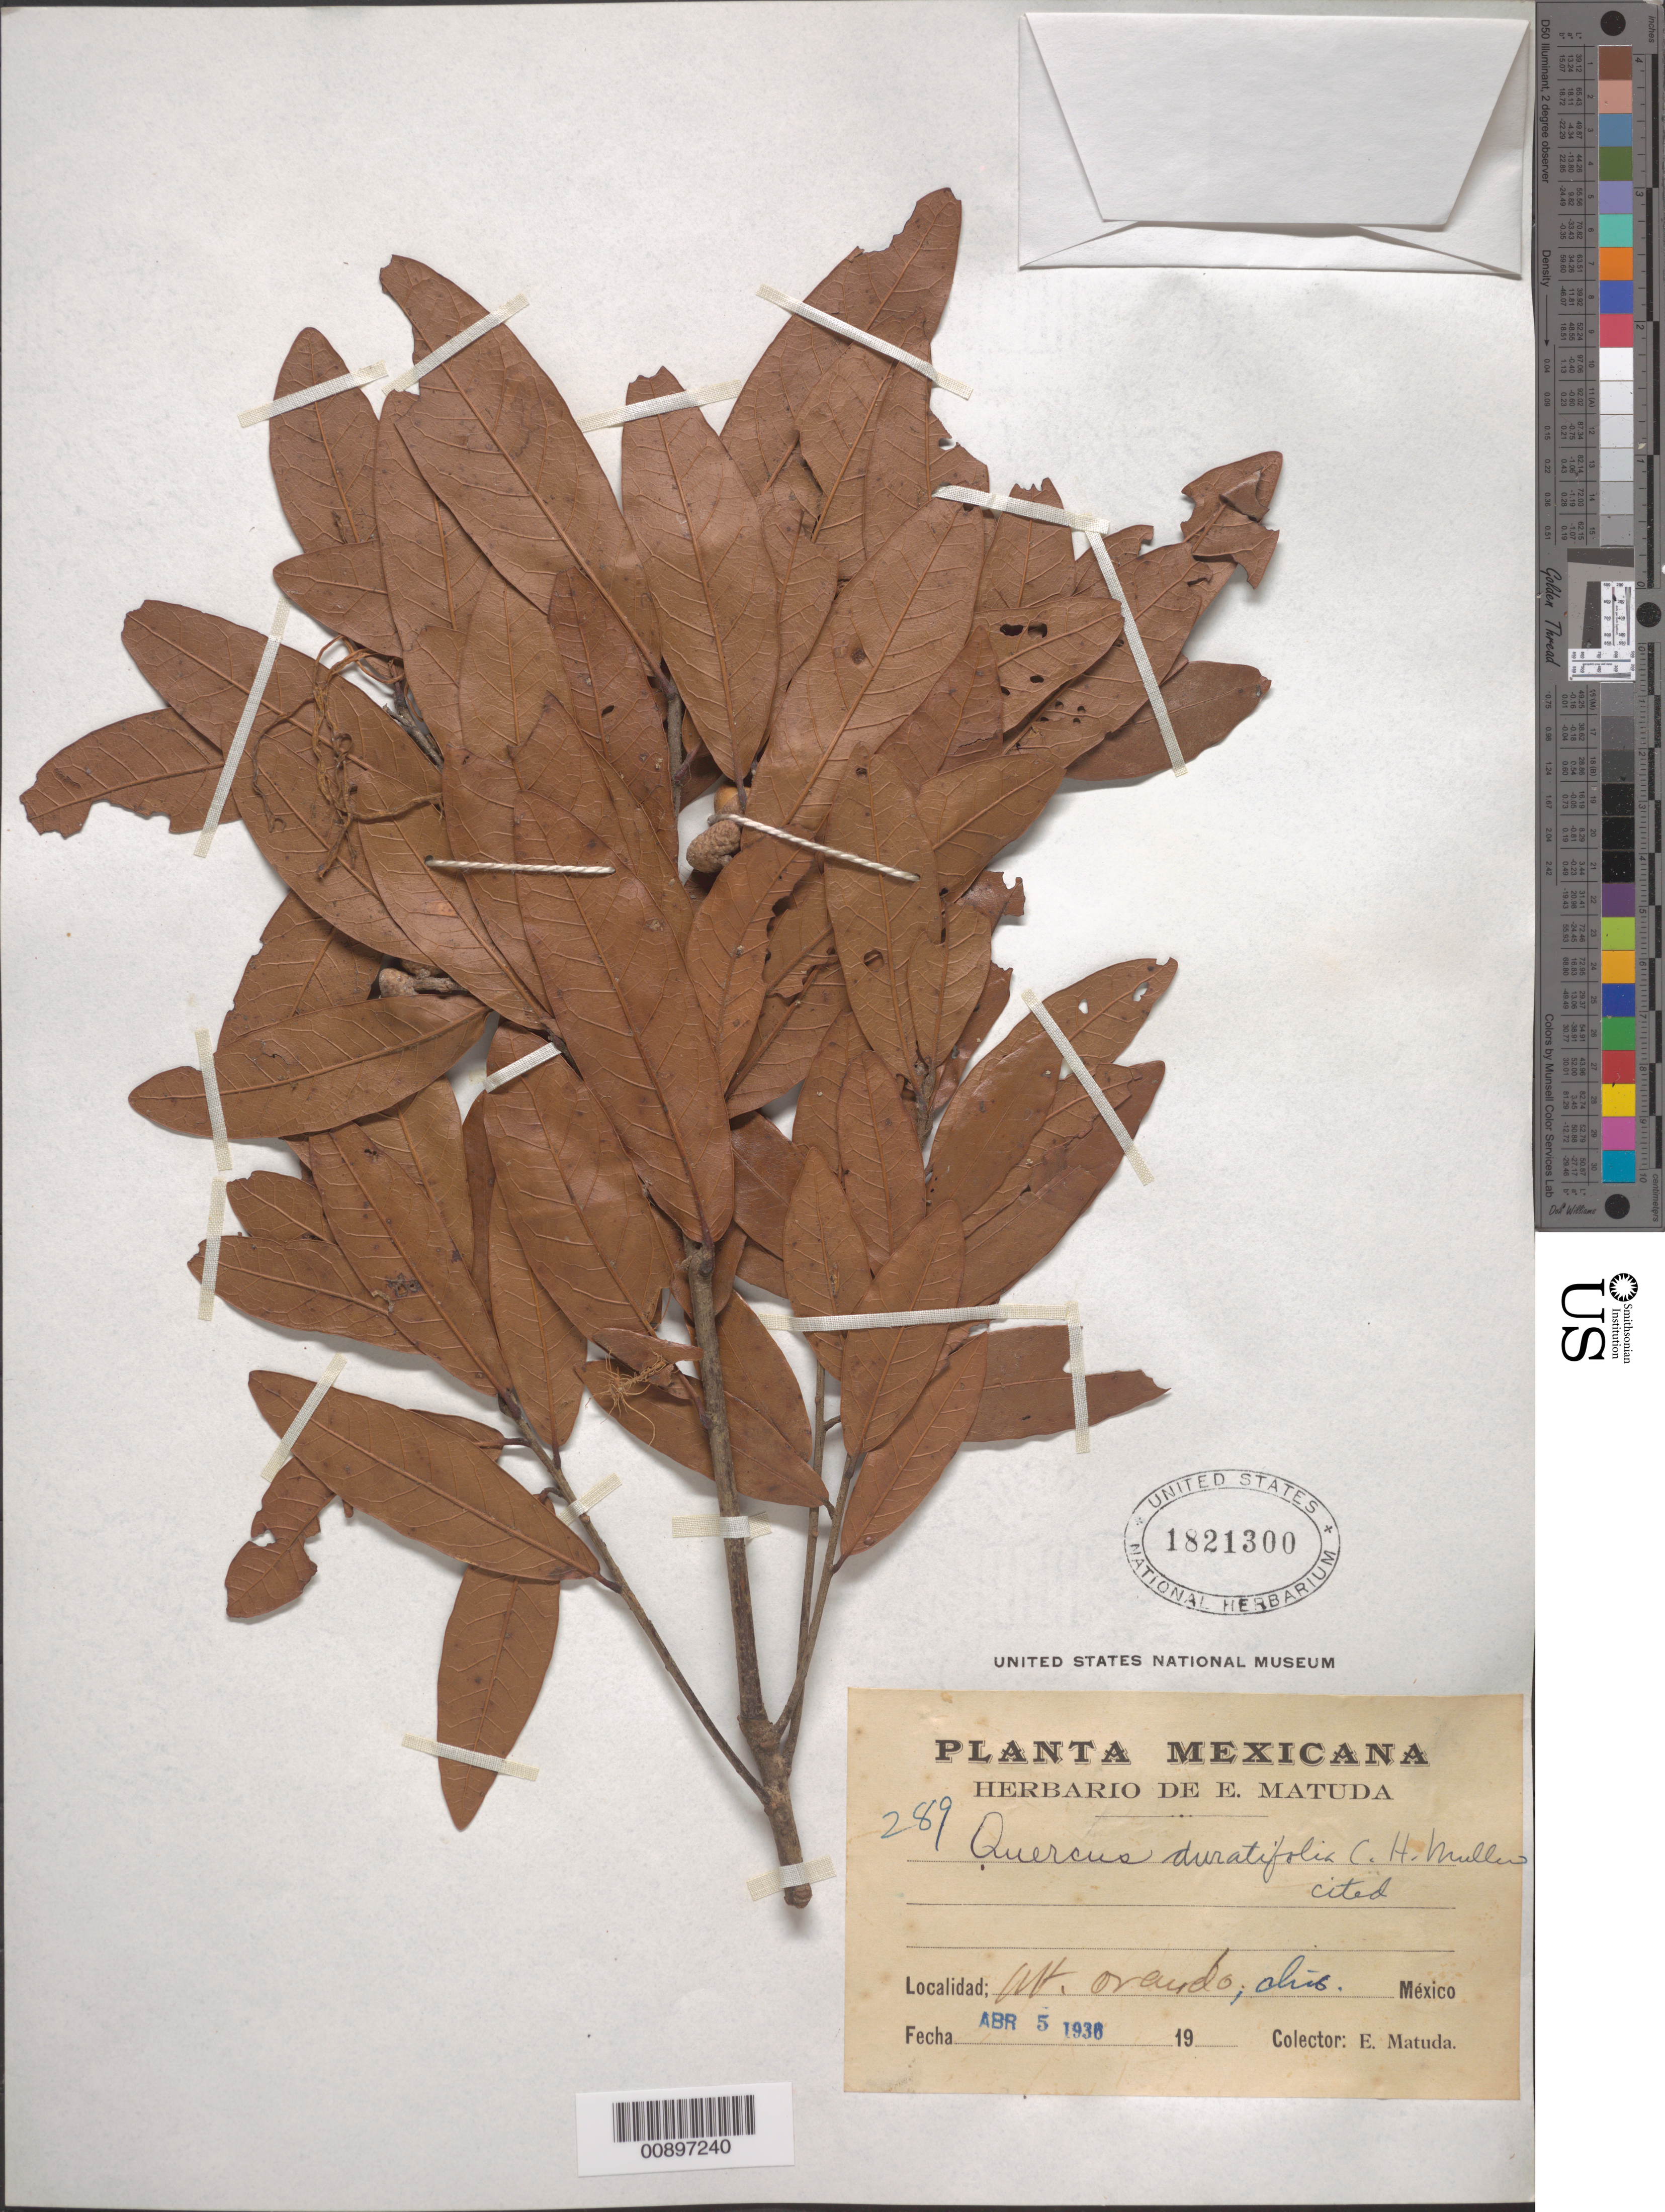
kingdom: Plantae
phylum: Tracheophyta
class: Magnoliopsida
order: Fagales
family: Fagaceae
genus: Quercus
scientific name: Quercus duratifolia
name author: C.H. Mull.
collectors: E. Matuda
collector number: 289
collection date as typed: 05 Apr 1936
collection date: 1936-04-05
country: Mexico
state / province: Chiapas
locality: Mt. Ovando, Chiapas.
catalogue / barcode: US 1821300